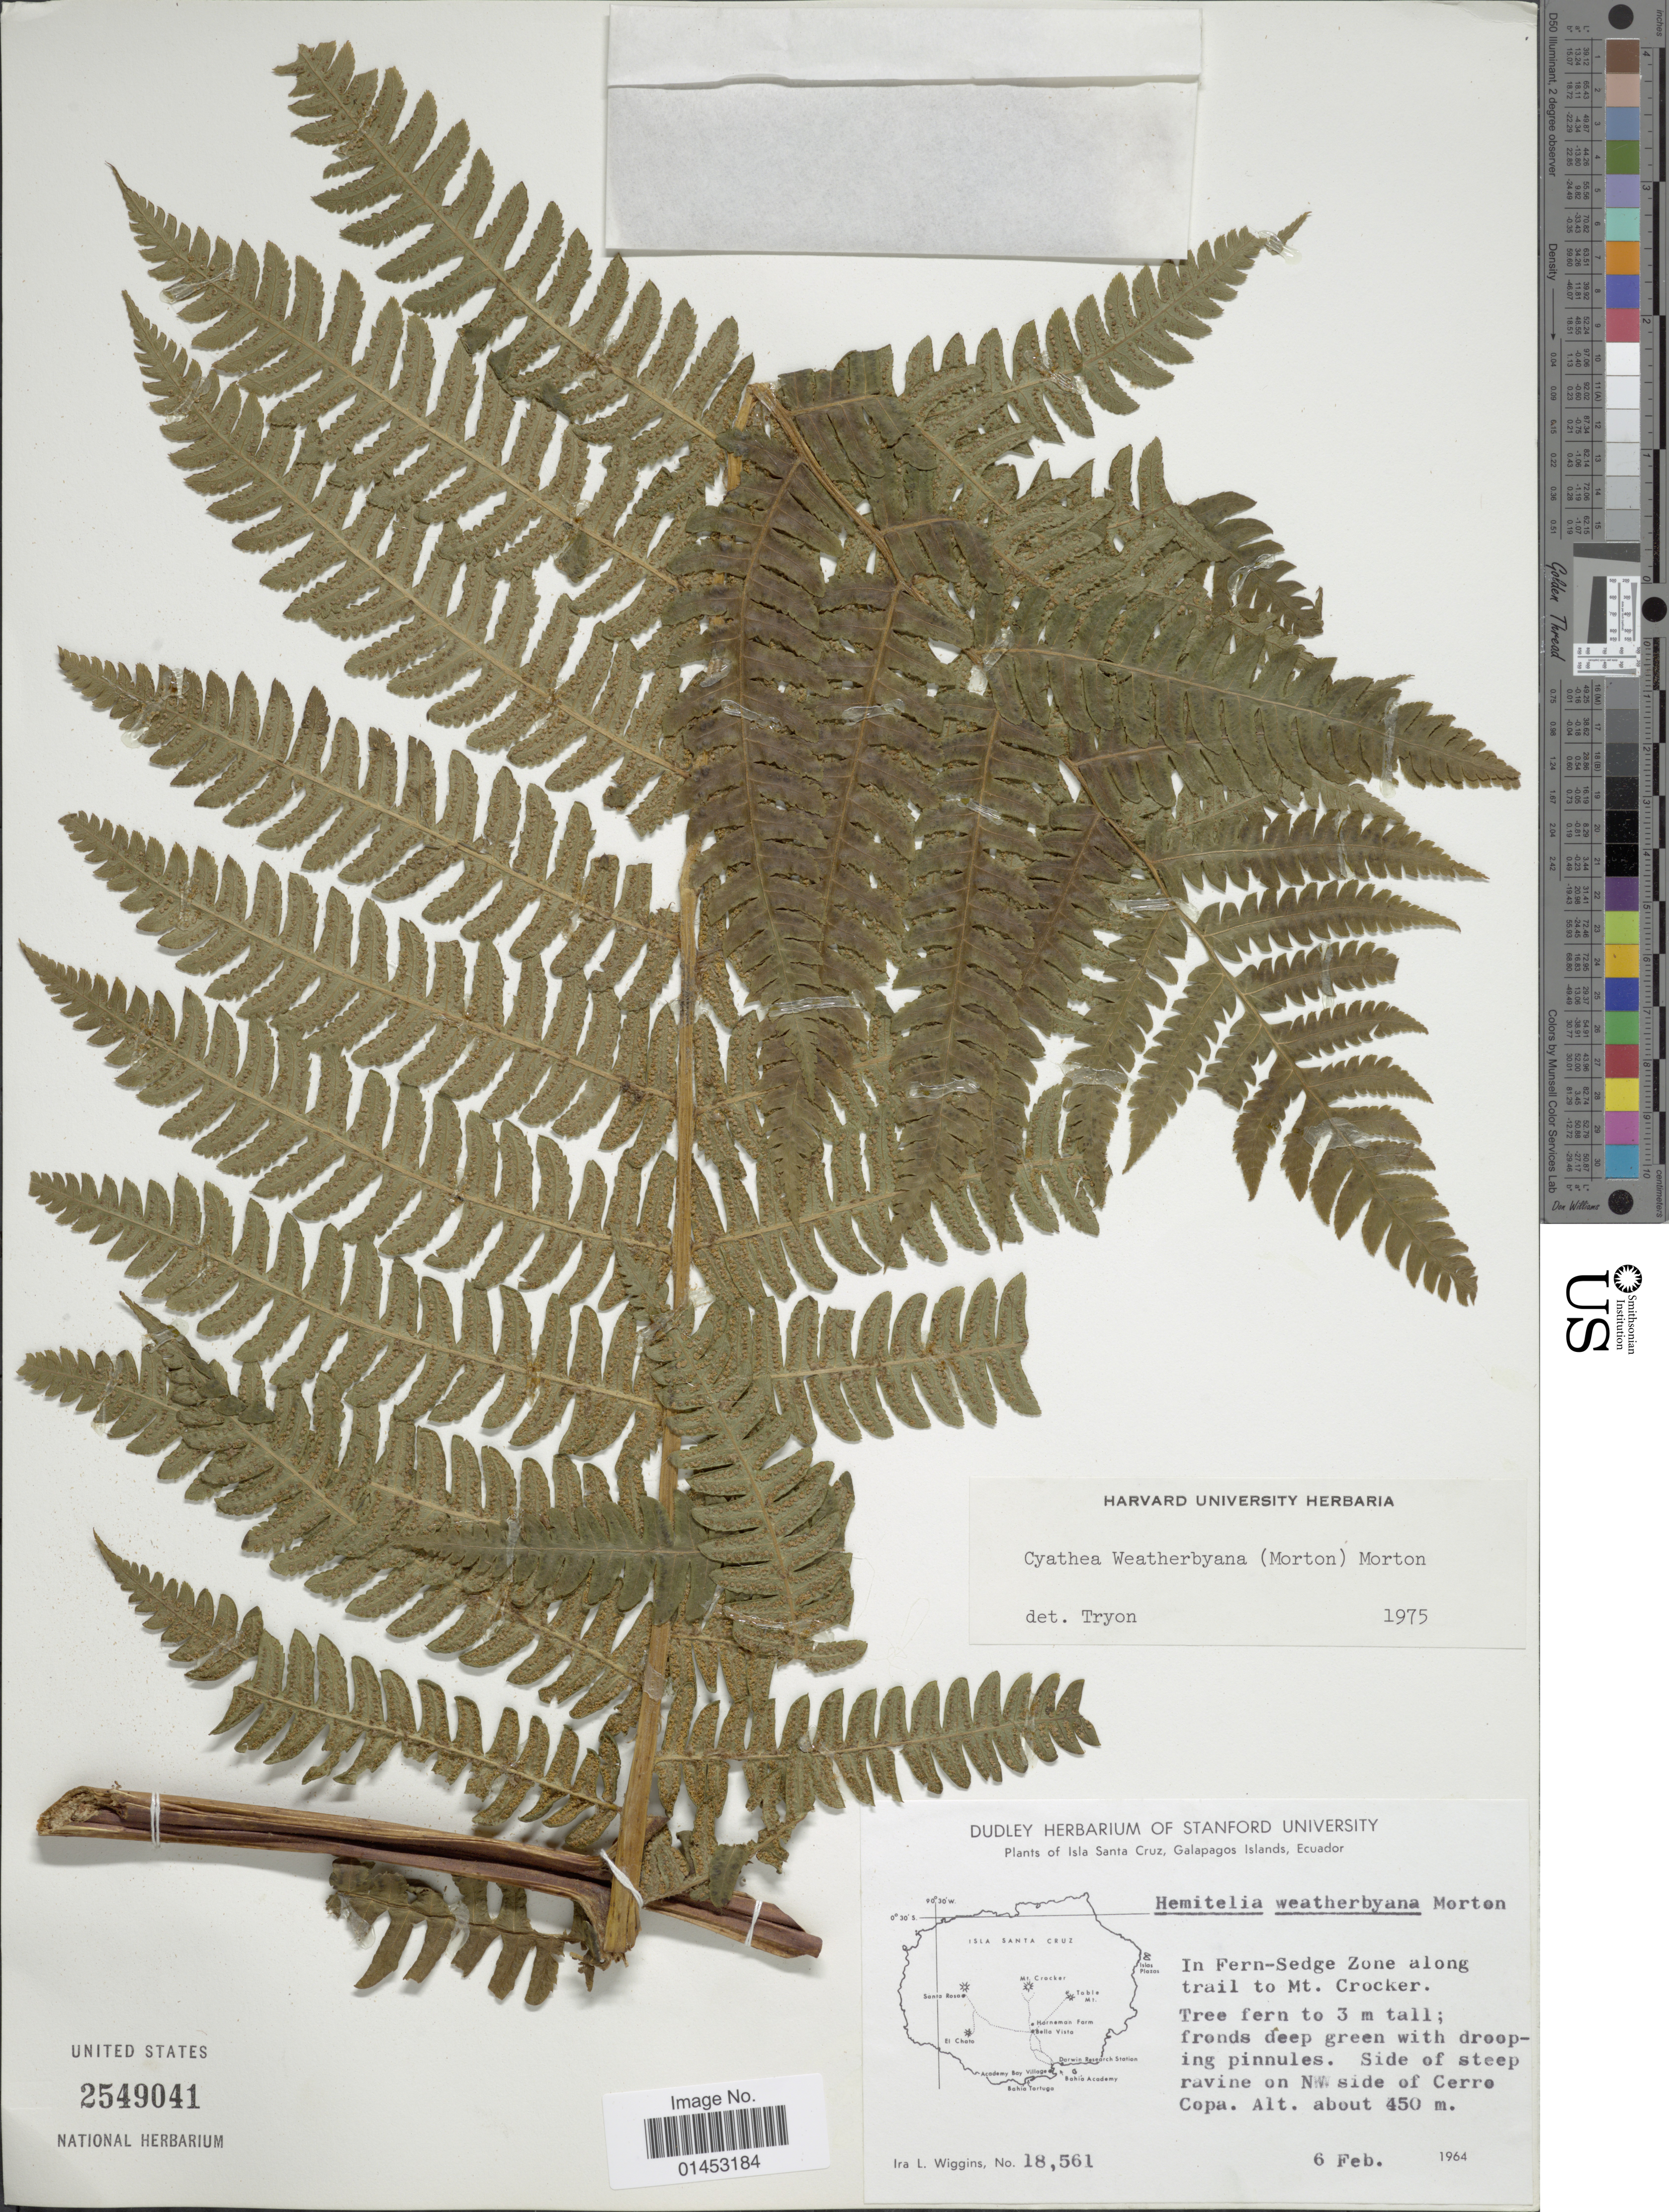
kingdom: Plantae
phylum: Tracheophyta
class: Polypodiopsida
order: Cyatheales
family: Cyatheaceae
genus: Cyathea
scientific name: Cyathea weatherbyana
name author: (C.V. Morton) C.V. Morton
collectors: I. L. Wiggins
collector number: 18561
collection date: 1964-02-06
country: Ecuador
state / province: Colón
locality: Plants of Isla Santa Cruz, Galapagos, side of steep ravine on NW side of Cerro Copa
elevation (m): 450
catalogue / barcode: US 2549041